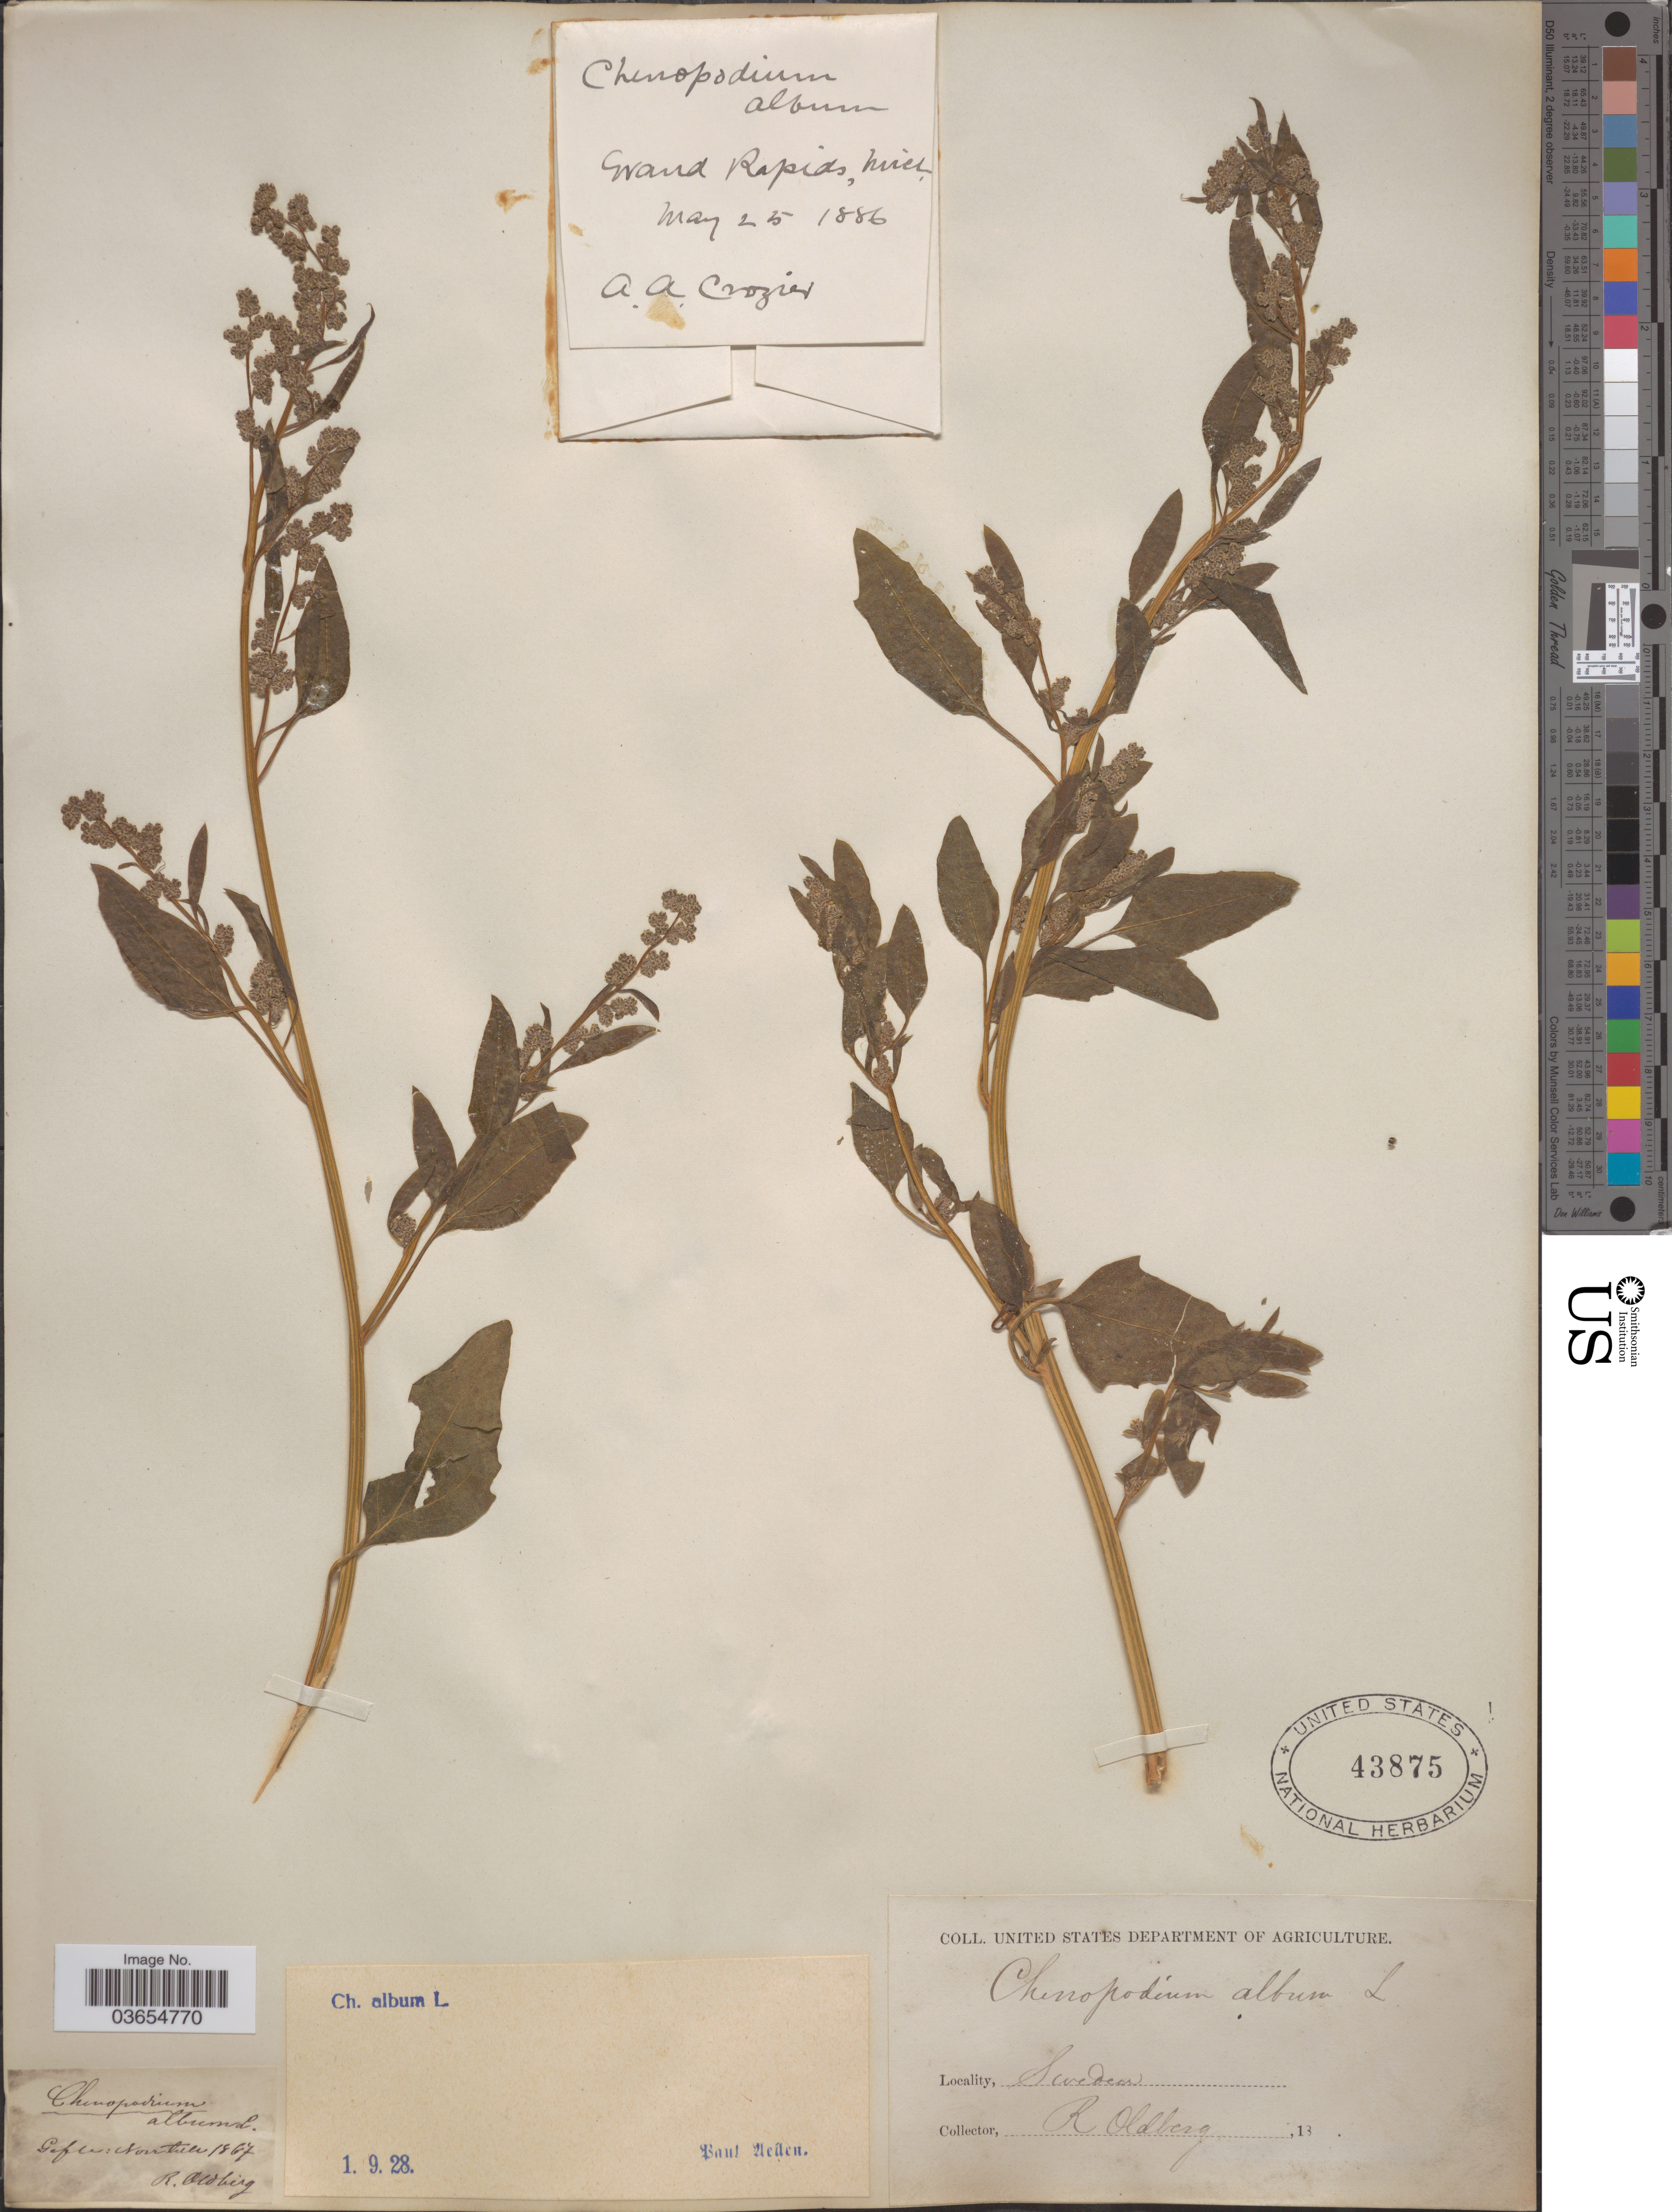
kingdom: Plantae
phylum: Tracheophyta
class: Magnoliopsida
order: Caryophyllales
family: Amaranthaceae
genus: Chenopodium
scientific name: Chenopodium album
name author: L.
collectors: A. Crozier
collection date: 1886-05-25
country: United States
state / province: Michigan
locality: Grand Rapids, Mich.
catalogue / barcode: US 43875-2